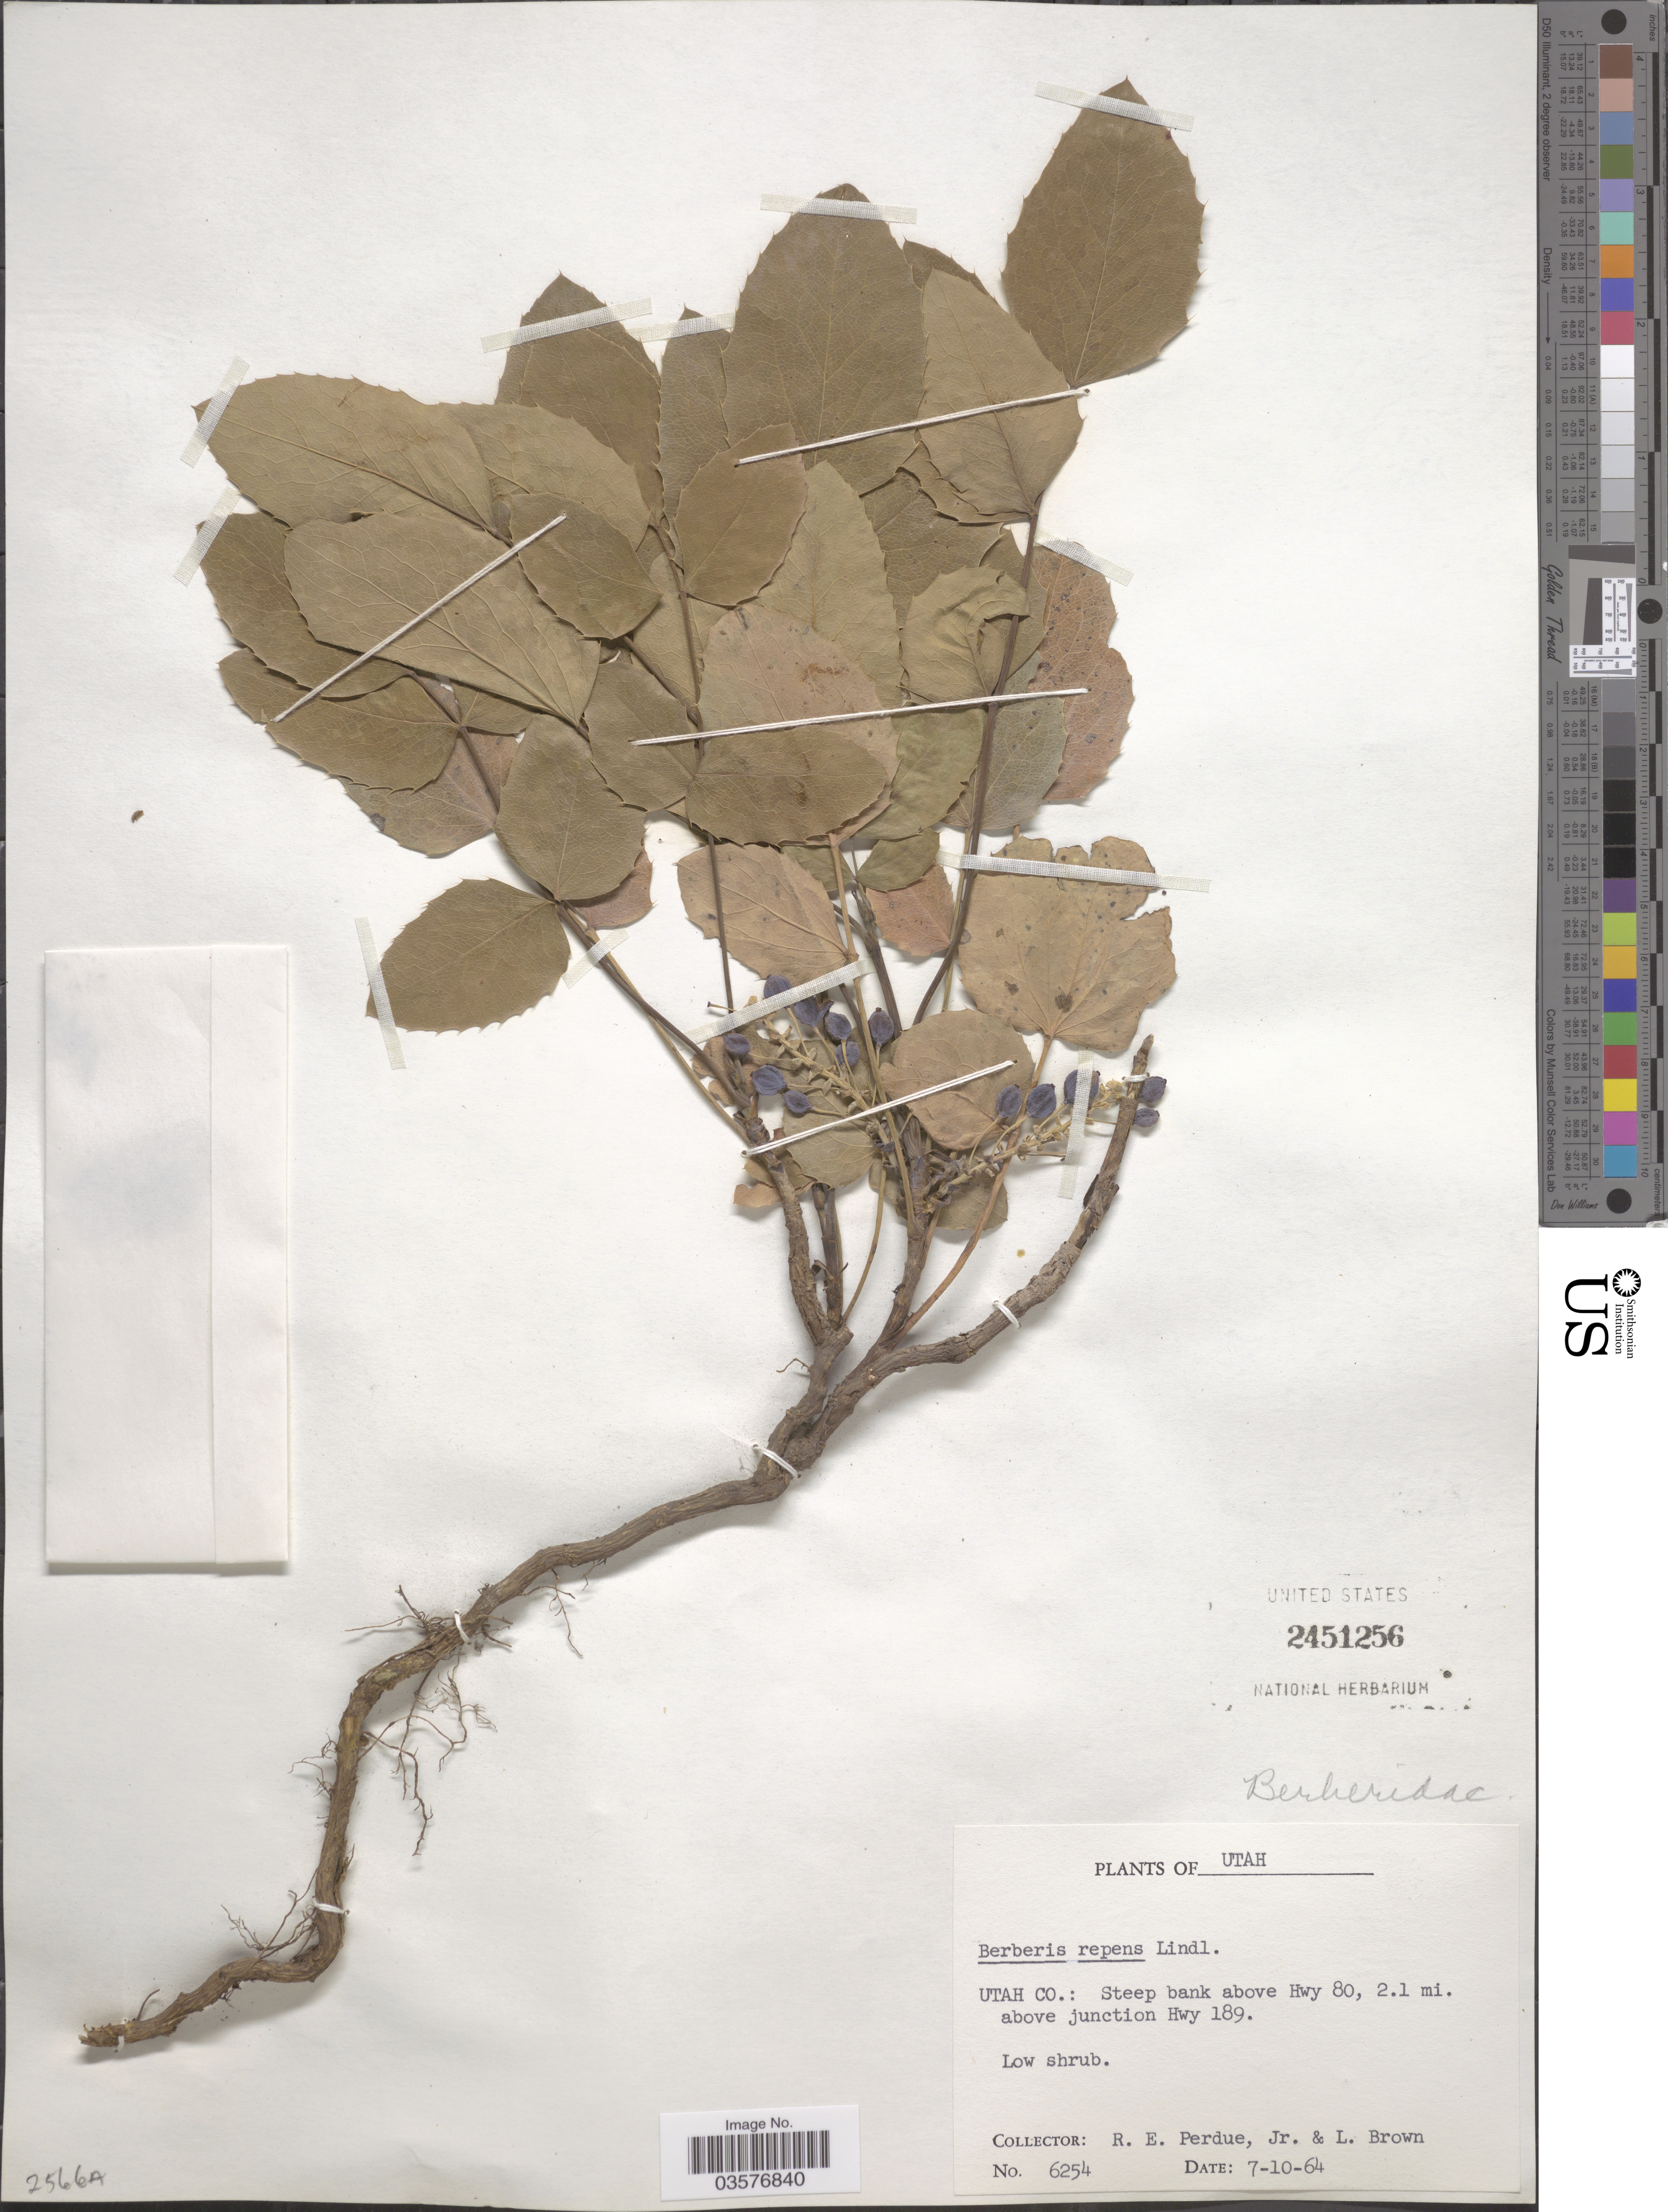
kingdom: Plantae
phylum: Tracheophyta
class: Magnoliopsida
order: Ranunculales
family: Berberidaceae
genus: Mahonia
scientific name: Mahonia repens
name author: (Lindl.) G. Don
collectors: R. E. Perdue & L. Brown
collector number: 6254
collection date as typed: Transcribed d/m/y: 10/7/64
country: United States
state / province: Utah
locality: Utah Co.: Steep bank above Hwy 80, 2.1 mi. above junction Hwy 189.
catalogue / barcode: US 2451256